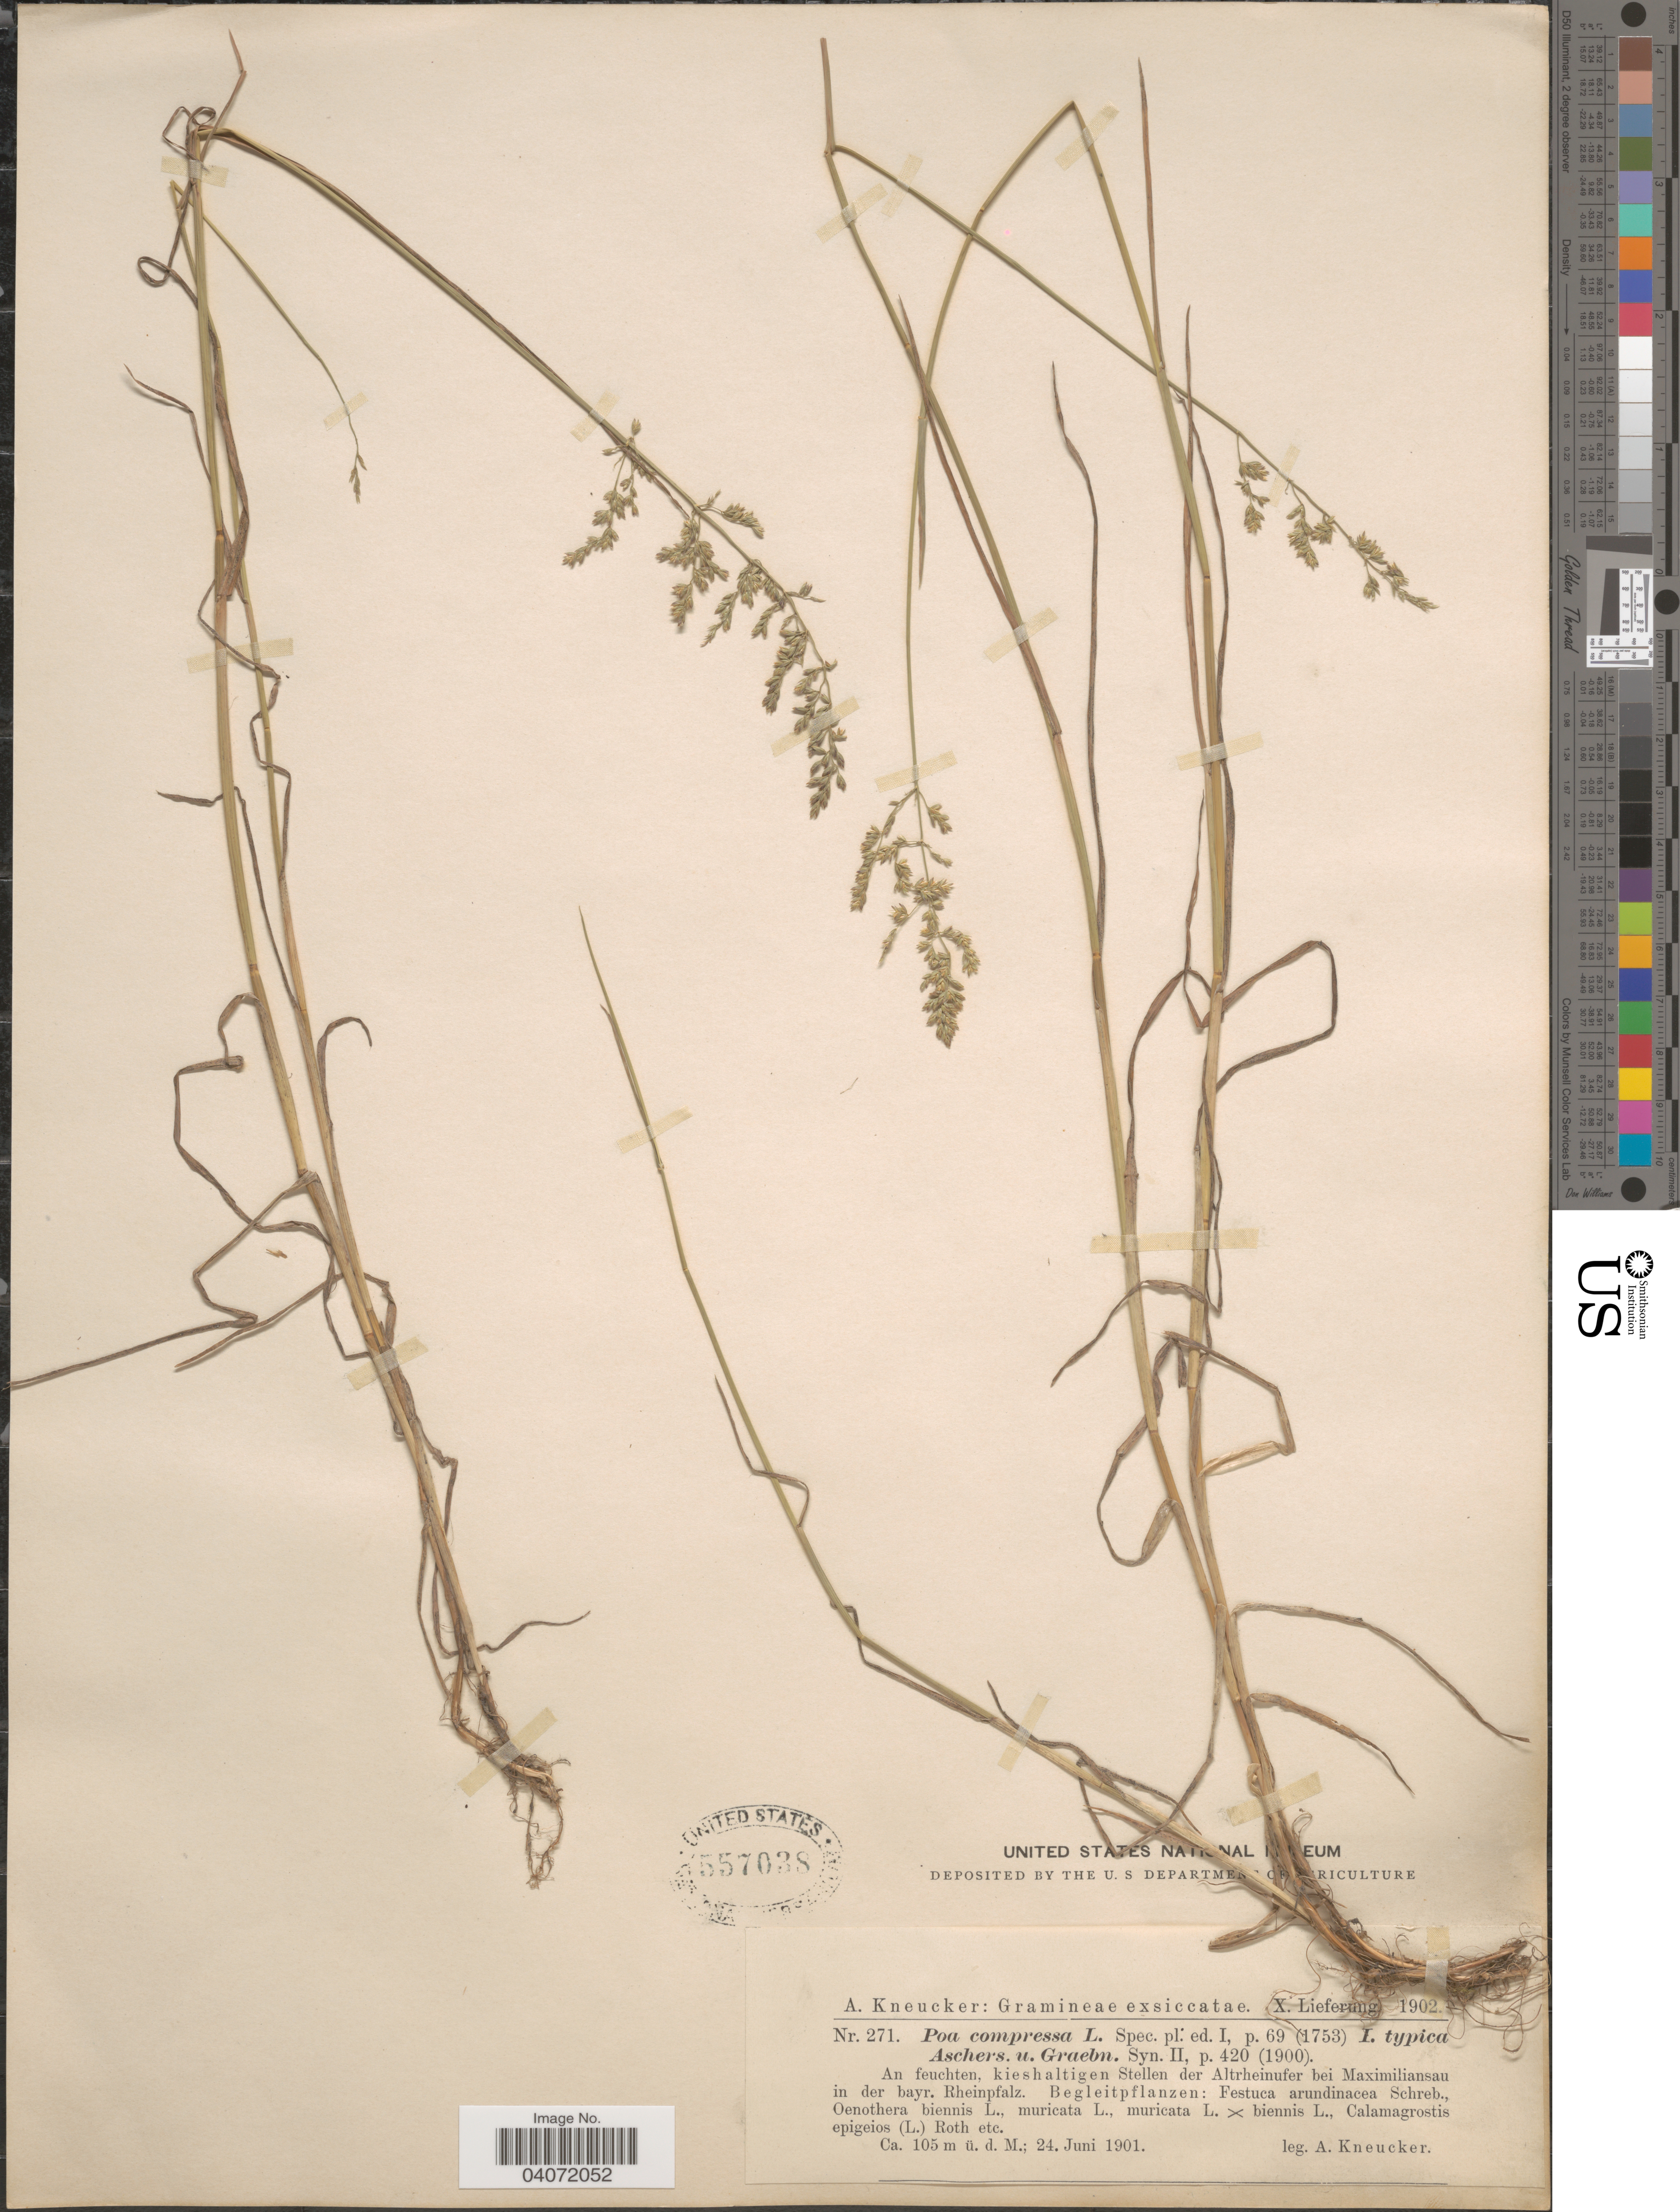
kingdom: Plantae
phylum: Tracheophyta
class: Liliopsida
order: Poales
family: Poaceae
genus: Poa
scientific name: Poa compressa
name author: L.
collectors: A. Kneucker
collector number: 271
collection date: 1901-06-24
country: Germany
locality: An feuchten, kieshaltigen Stellen der Altrheinufer bei Maximiliansau in der bayr. Rheinpflanz.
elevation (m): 105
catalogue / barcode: US 557038